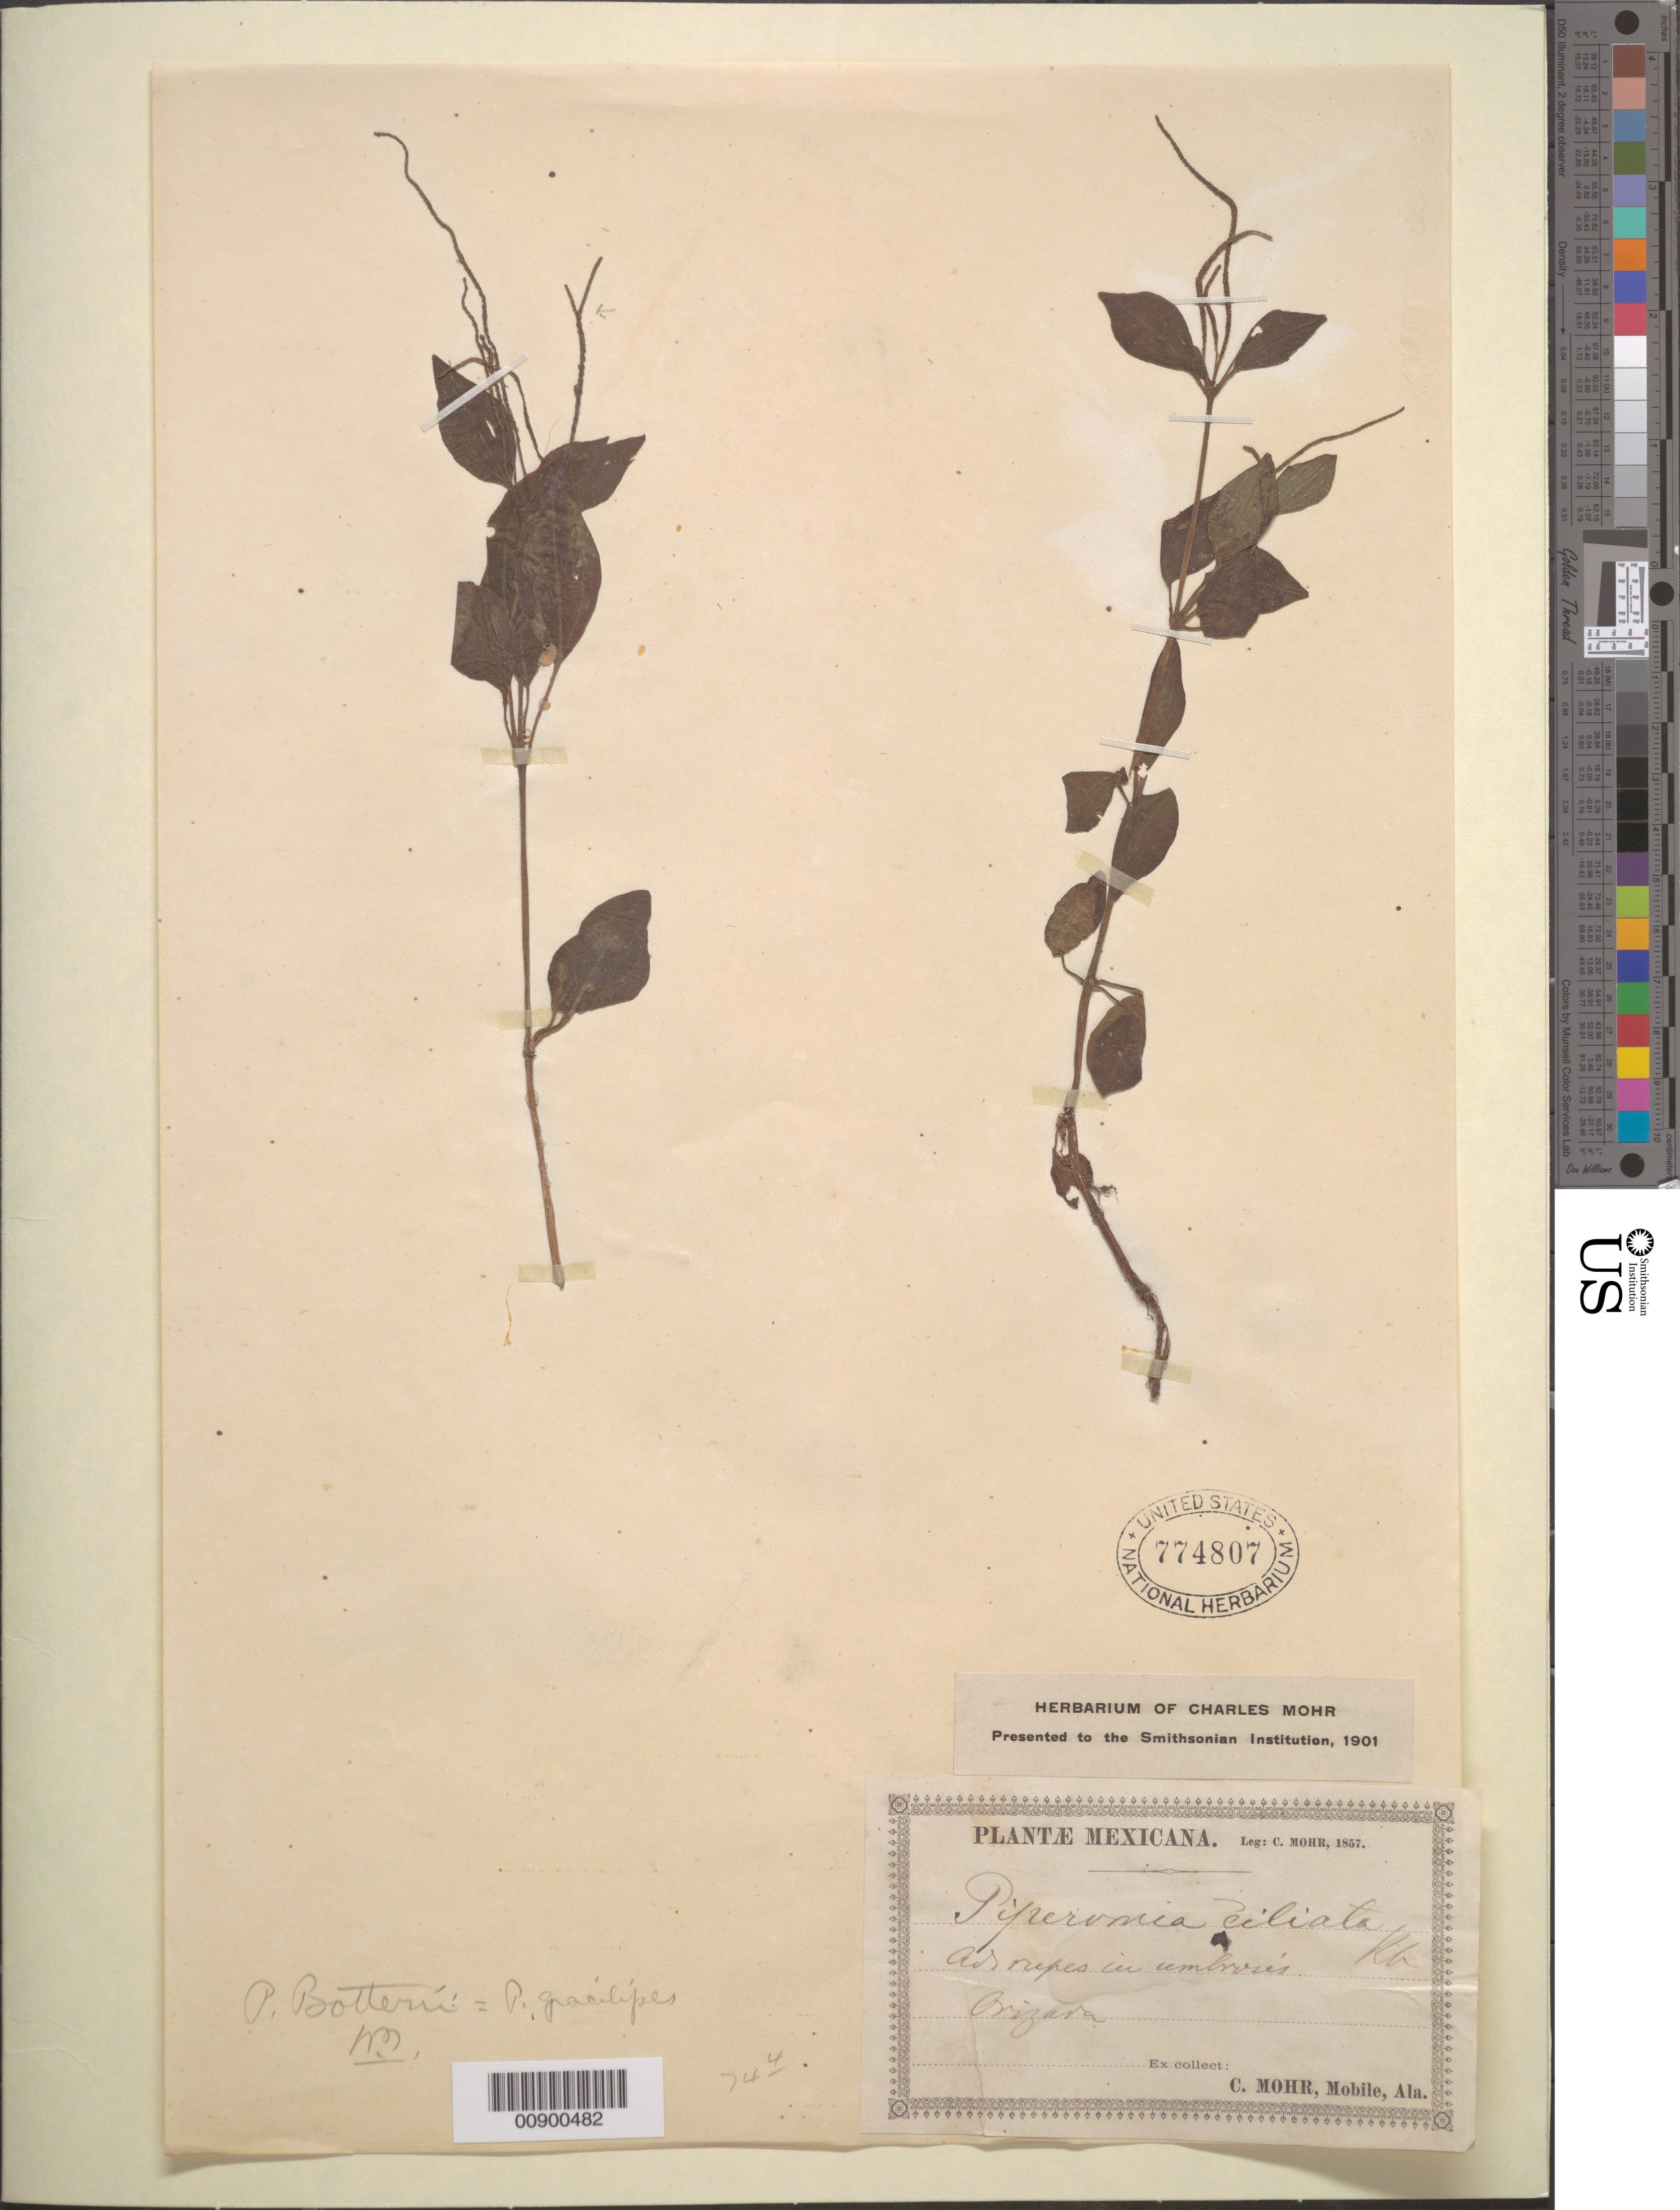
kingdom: Plantae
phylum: Tracheophyta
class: Magnoliopsida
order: Piperales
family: Piperaceae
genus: Peperomia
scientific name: Peperomia sp.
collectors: C. T. Mohr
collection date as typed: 1857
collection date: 1857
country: Mexico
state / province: Veracruz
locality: Orizava [sic]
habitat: Ad rupes in umbrosis.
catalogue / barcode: US 774807